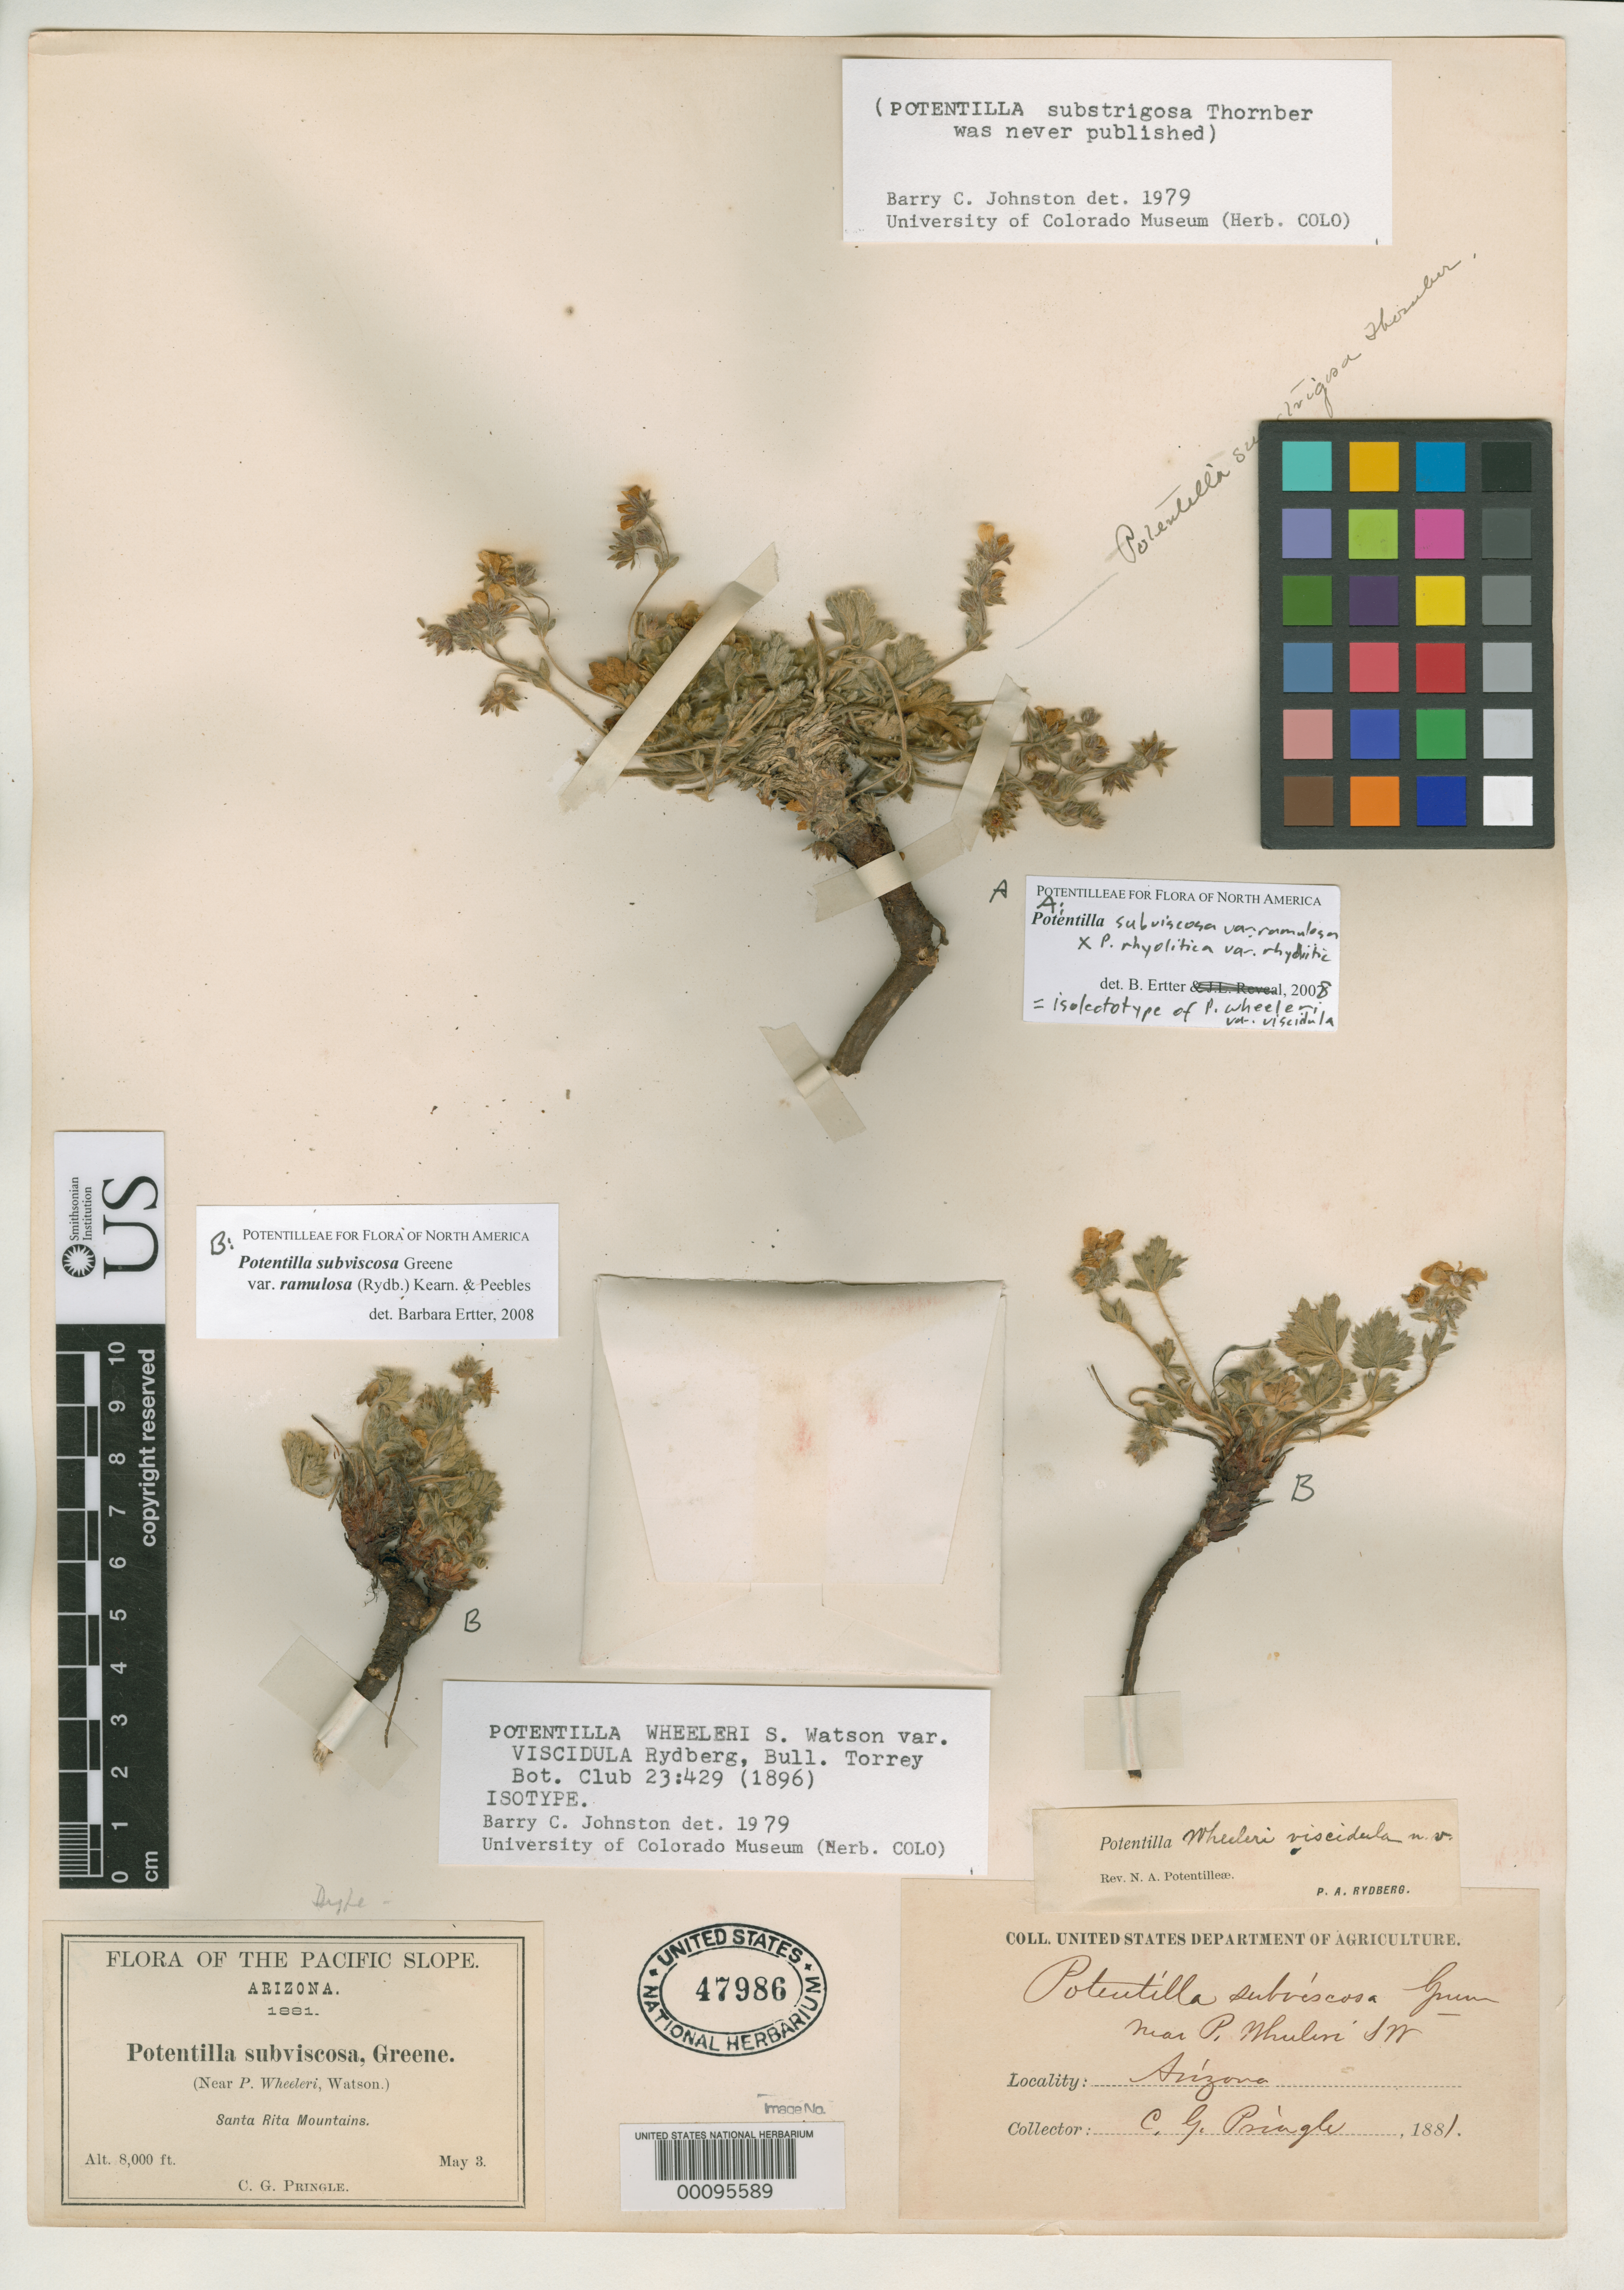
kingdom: Plantae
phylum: Tracheophyta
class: Magnoliopsida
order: Rosales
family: Rosaceae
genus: Potentilla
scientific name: Potentilla wheeleri var. viscidula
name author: Rydb.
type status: Isolectotype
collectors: C. G. Pringle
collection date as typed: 03 May 1881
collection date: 1881-05-03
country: United States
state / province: Arizona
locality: Santa Rita Mountains.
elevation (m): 2438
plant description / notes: As annotated by B. Ertter, collection is mixture of two taxa; for discussion see J. Bot. Res. Inst. Texas 1: 48-49 (2007).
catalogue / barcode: US 47986